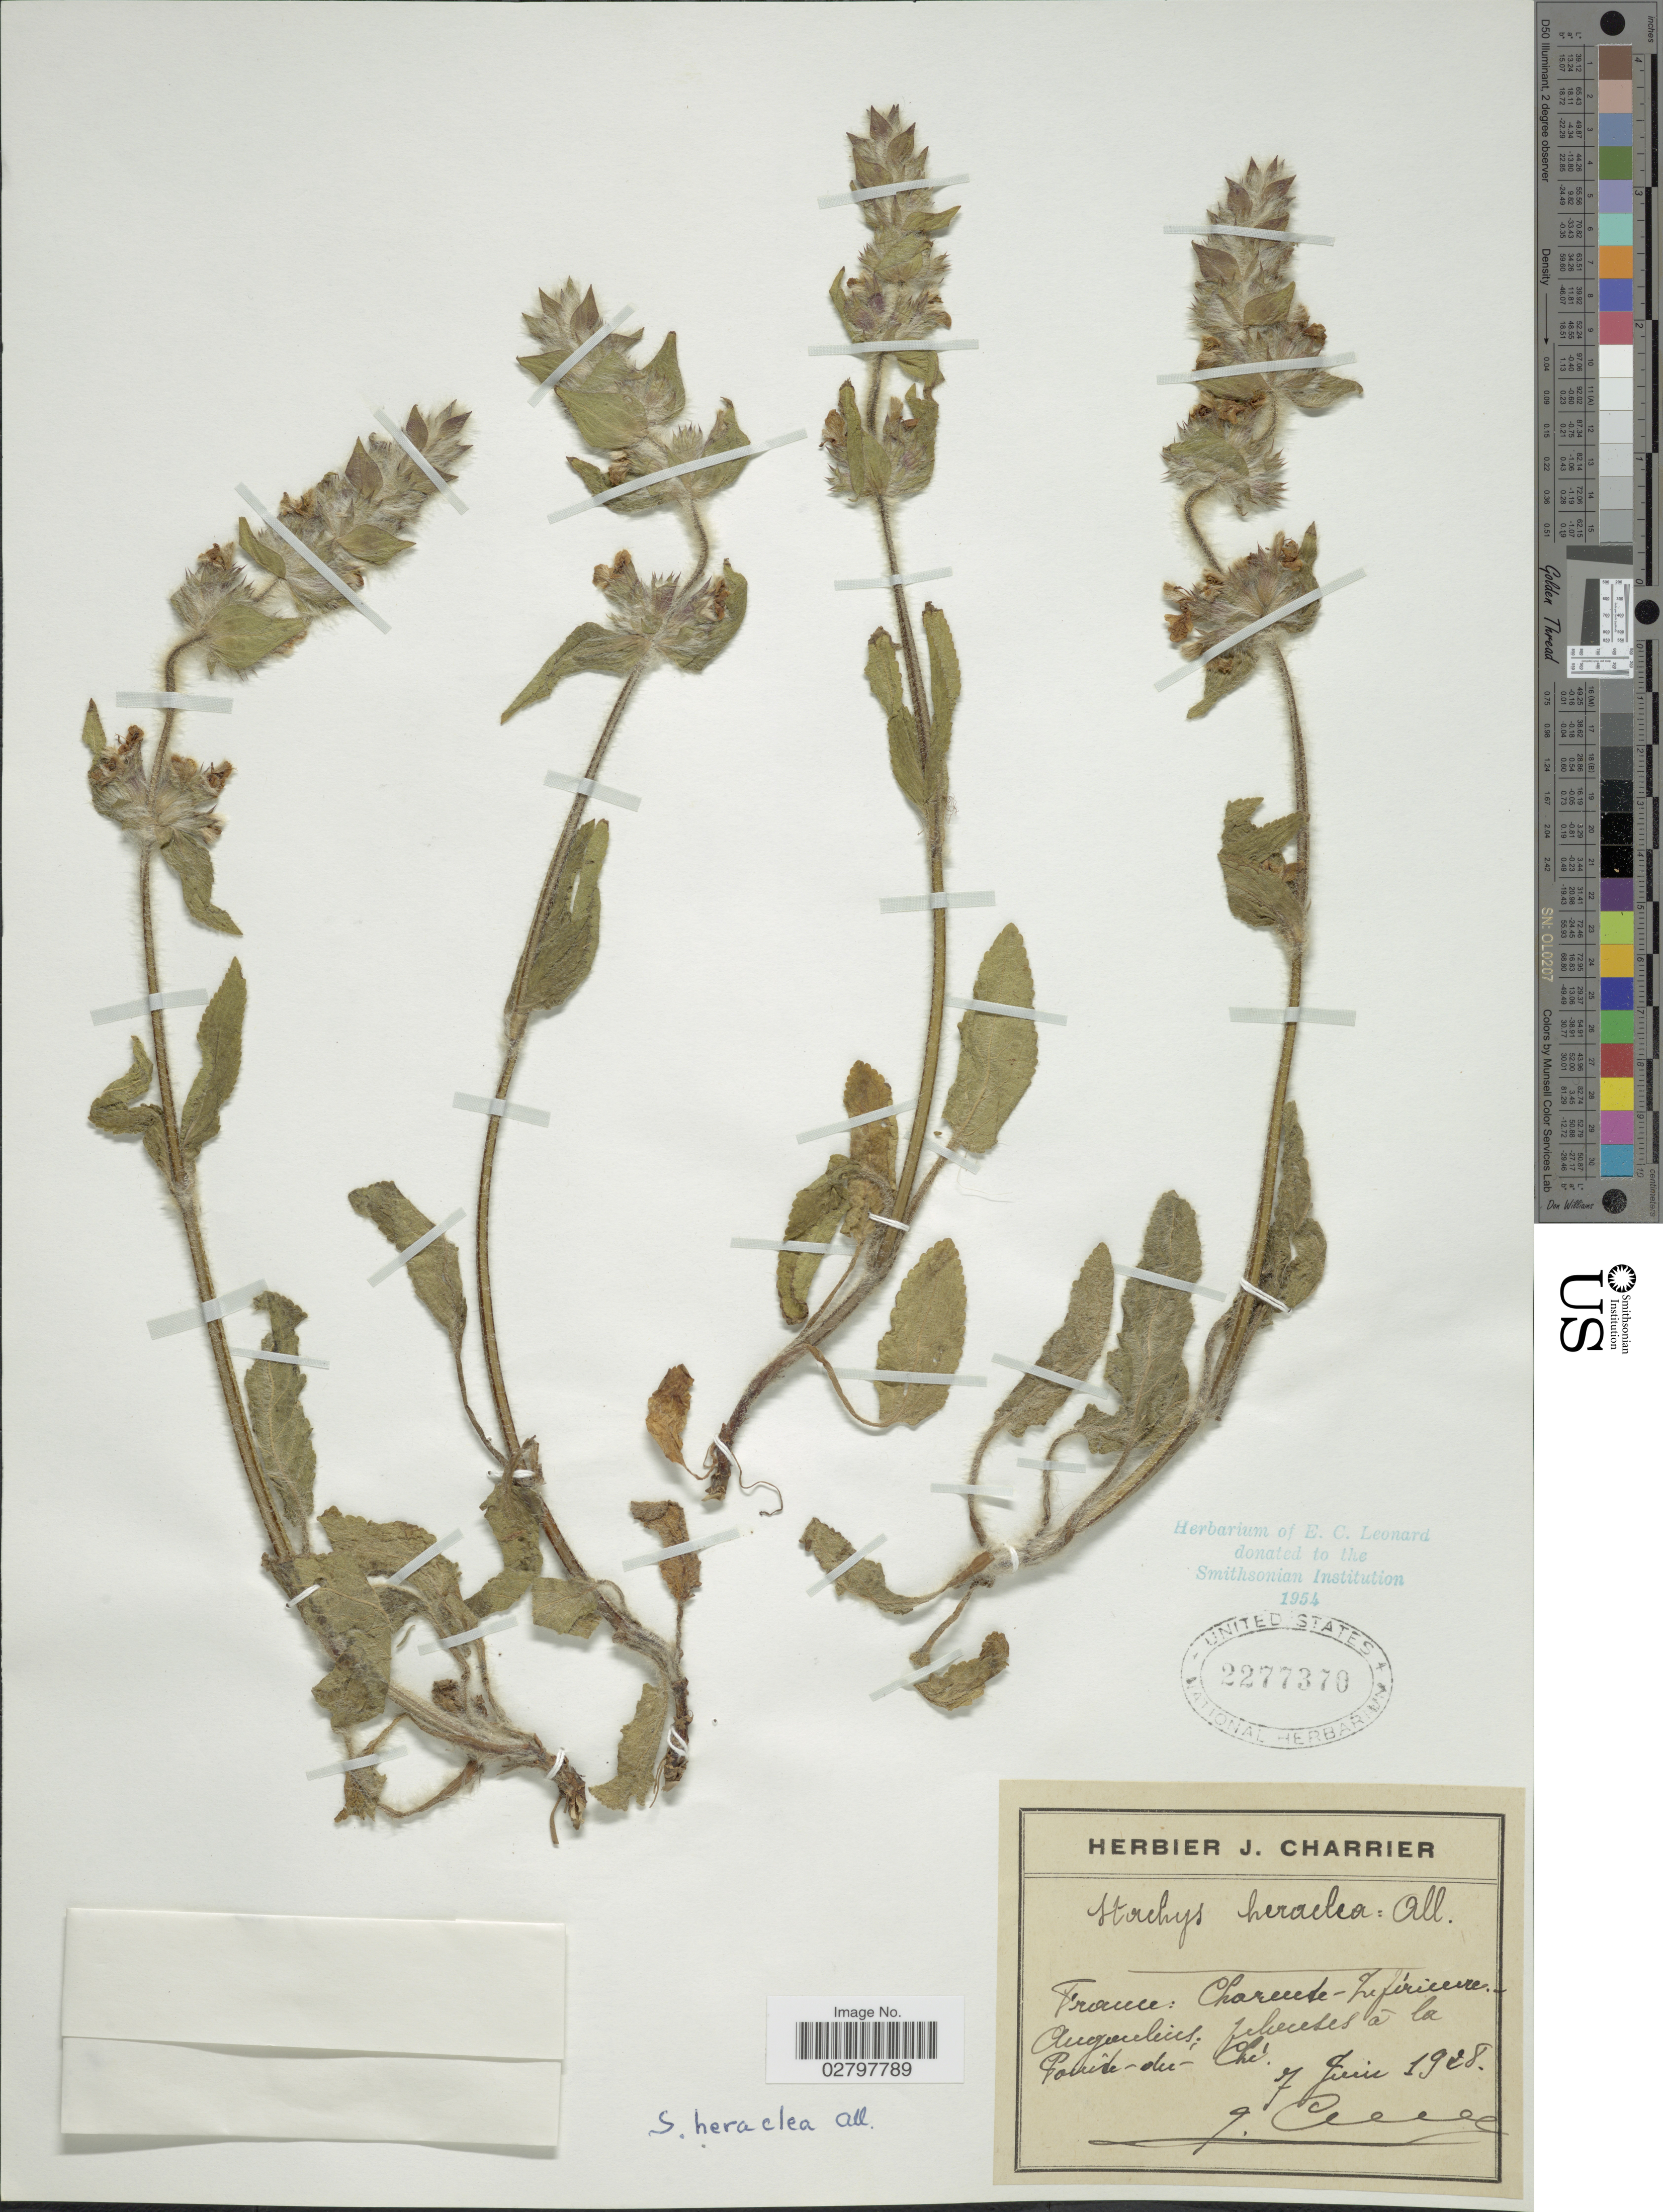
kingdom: Plantae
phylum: Tracheophyta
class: Magnoliopsida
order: Lamiales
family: Lamiaceae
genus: Stachys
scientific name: Stachys heraclea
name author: All.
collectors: J. Charrier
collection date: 1928-06-07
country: France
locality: Chareese - Zifíriceure, Anguulius feleceses á la Pouiste-du-Chí. [interpreted]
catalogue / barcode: US 2277370